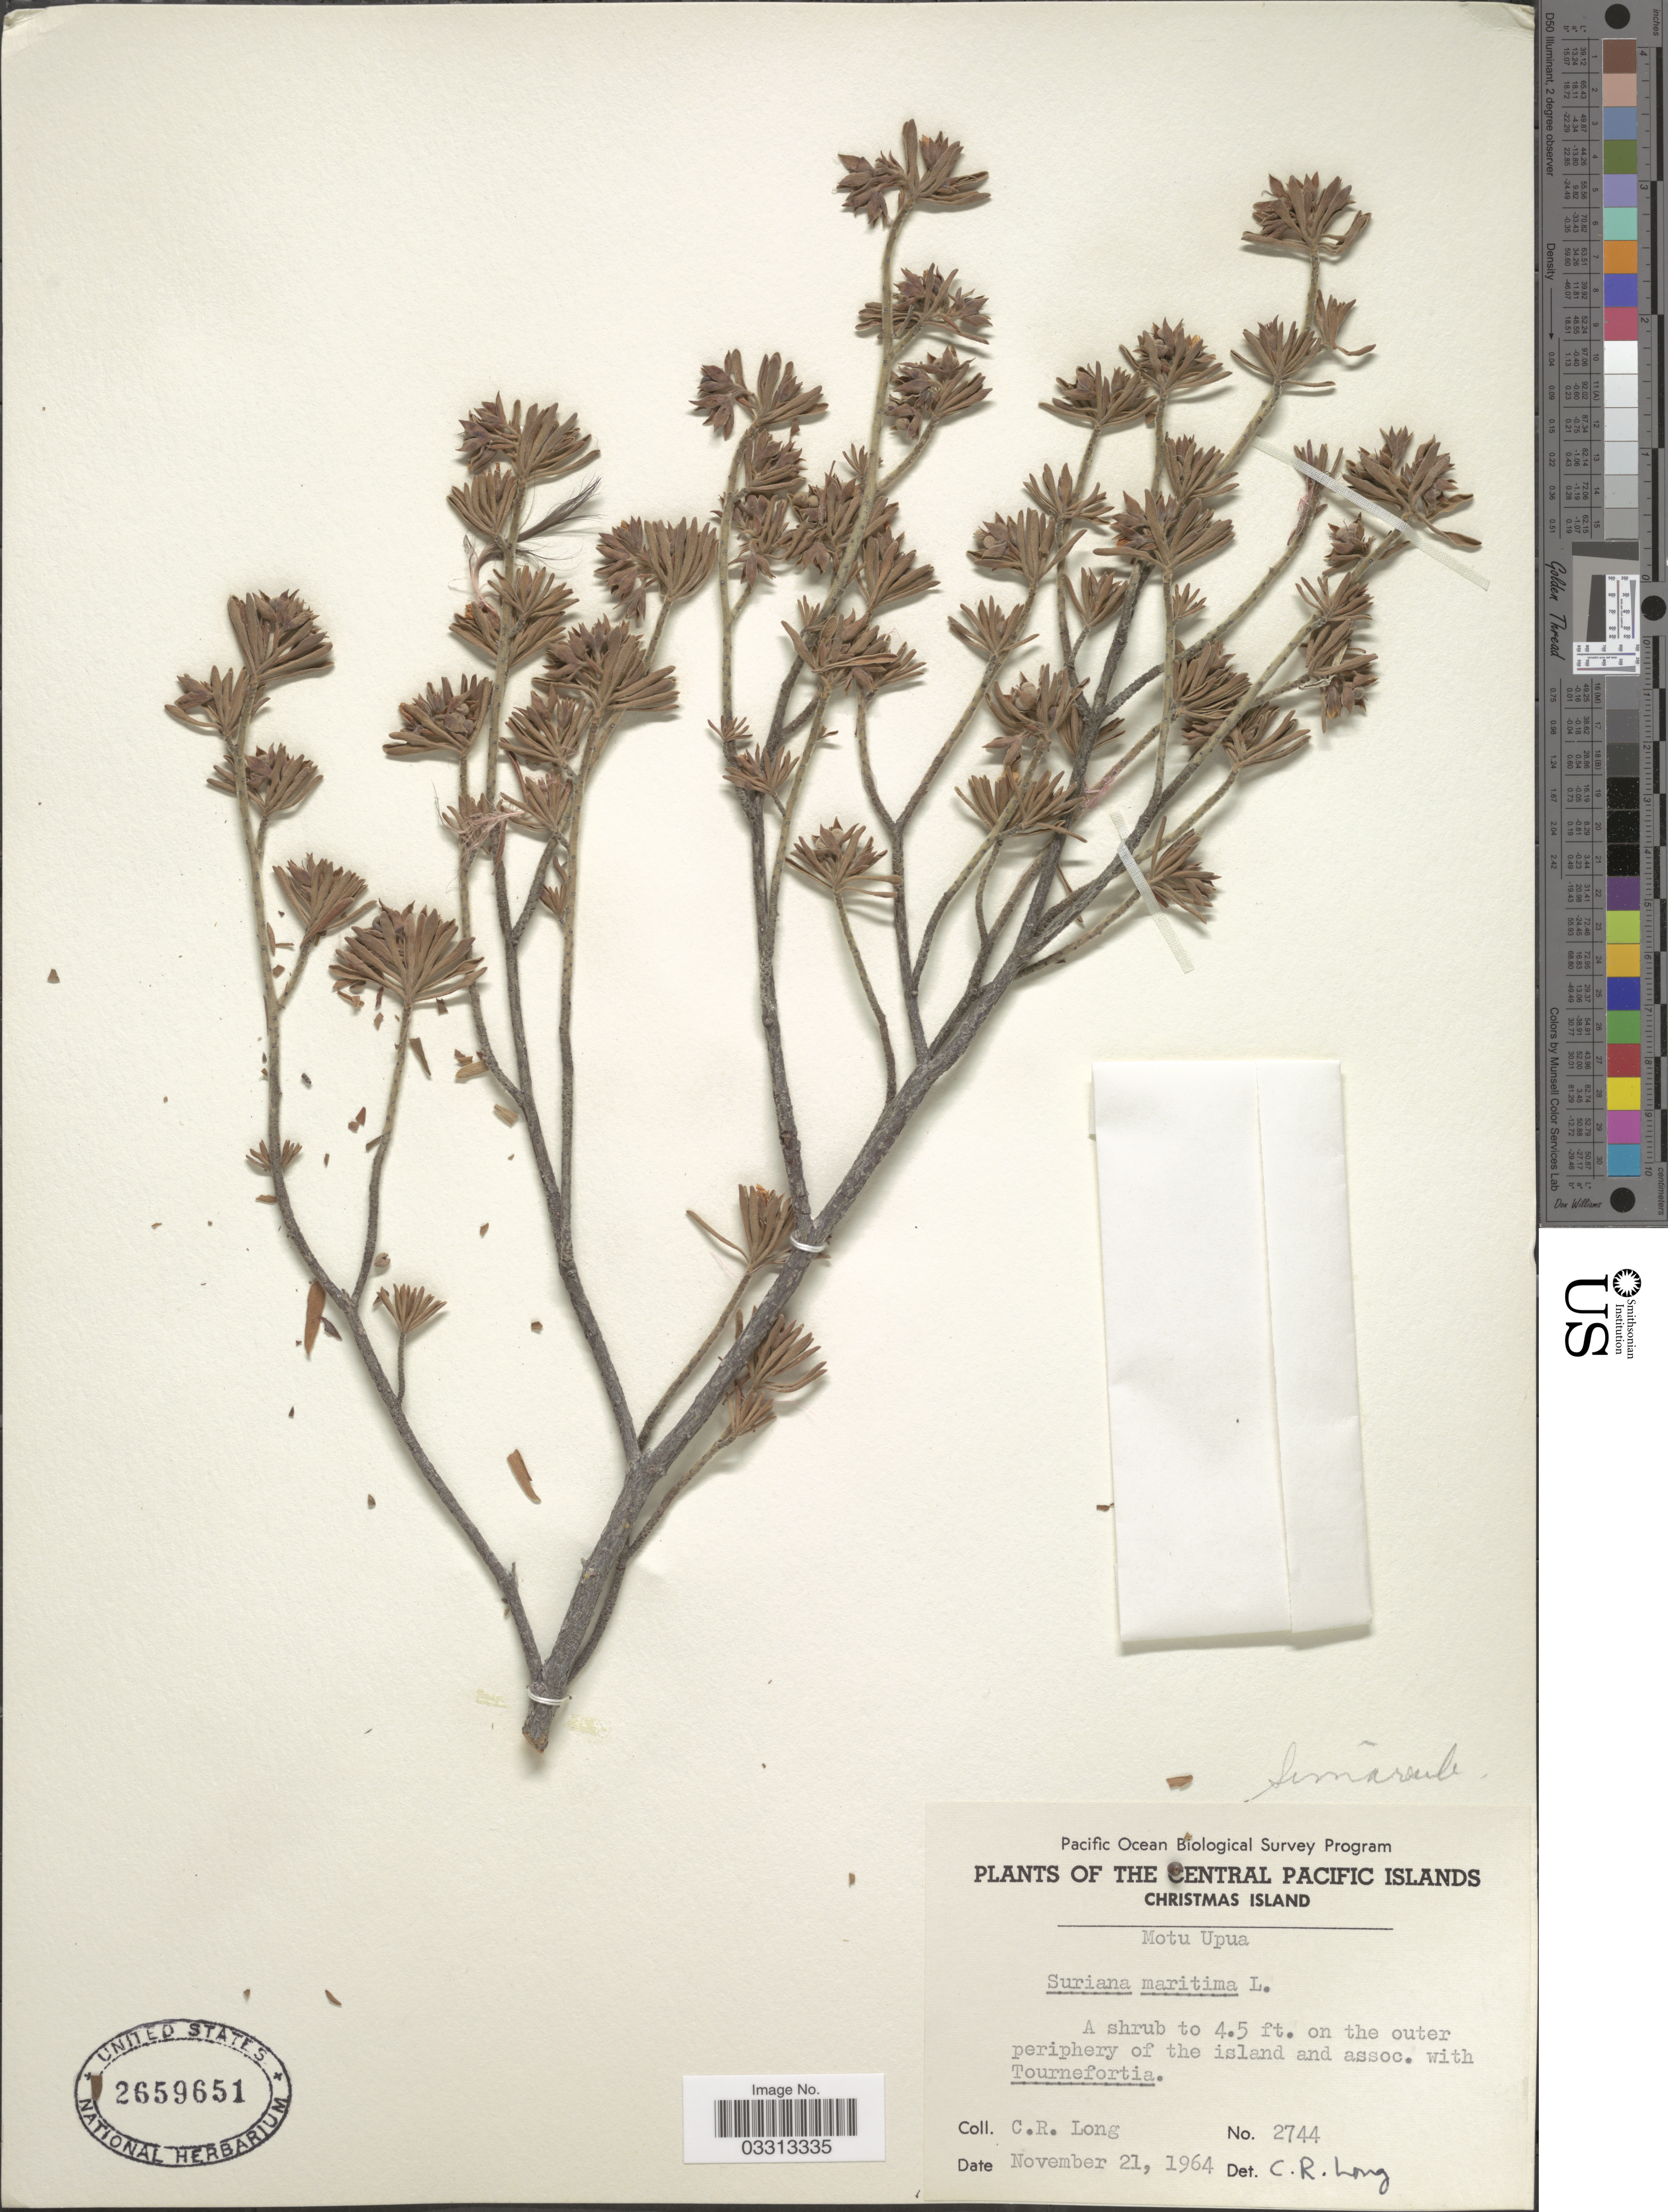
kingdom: Plantae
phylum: Tracheophyta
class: Magnoliopsida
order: Fabales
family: Surianaceae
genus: Suriana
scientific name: Suriana maritima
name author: L.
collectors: C. R. Long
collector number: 2744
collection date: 1964-11-21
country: Kiribati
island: Kiritimati [Christmas] Atoll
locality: The Central Pacific Islands. Christmas Island. Motu Upua.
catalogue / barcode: US 2659651